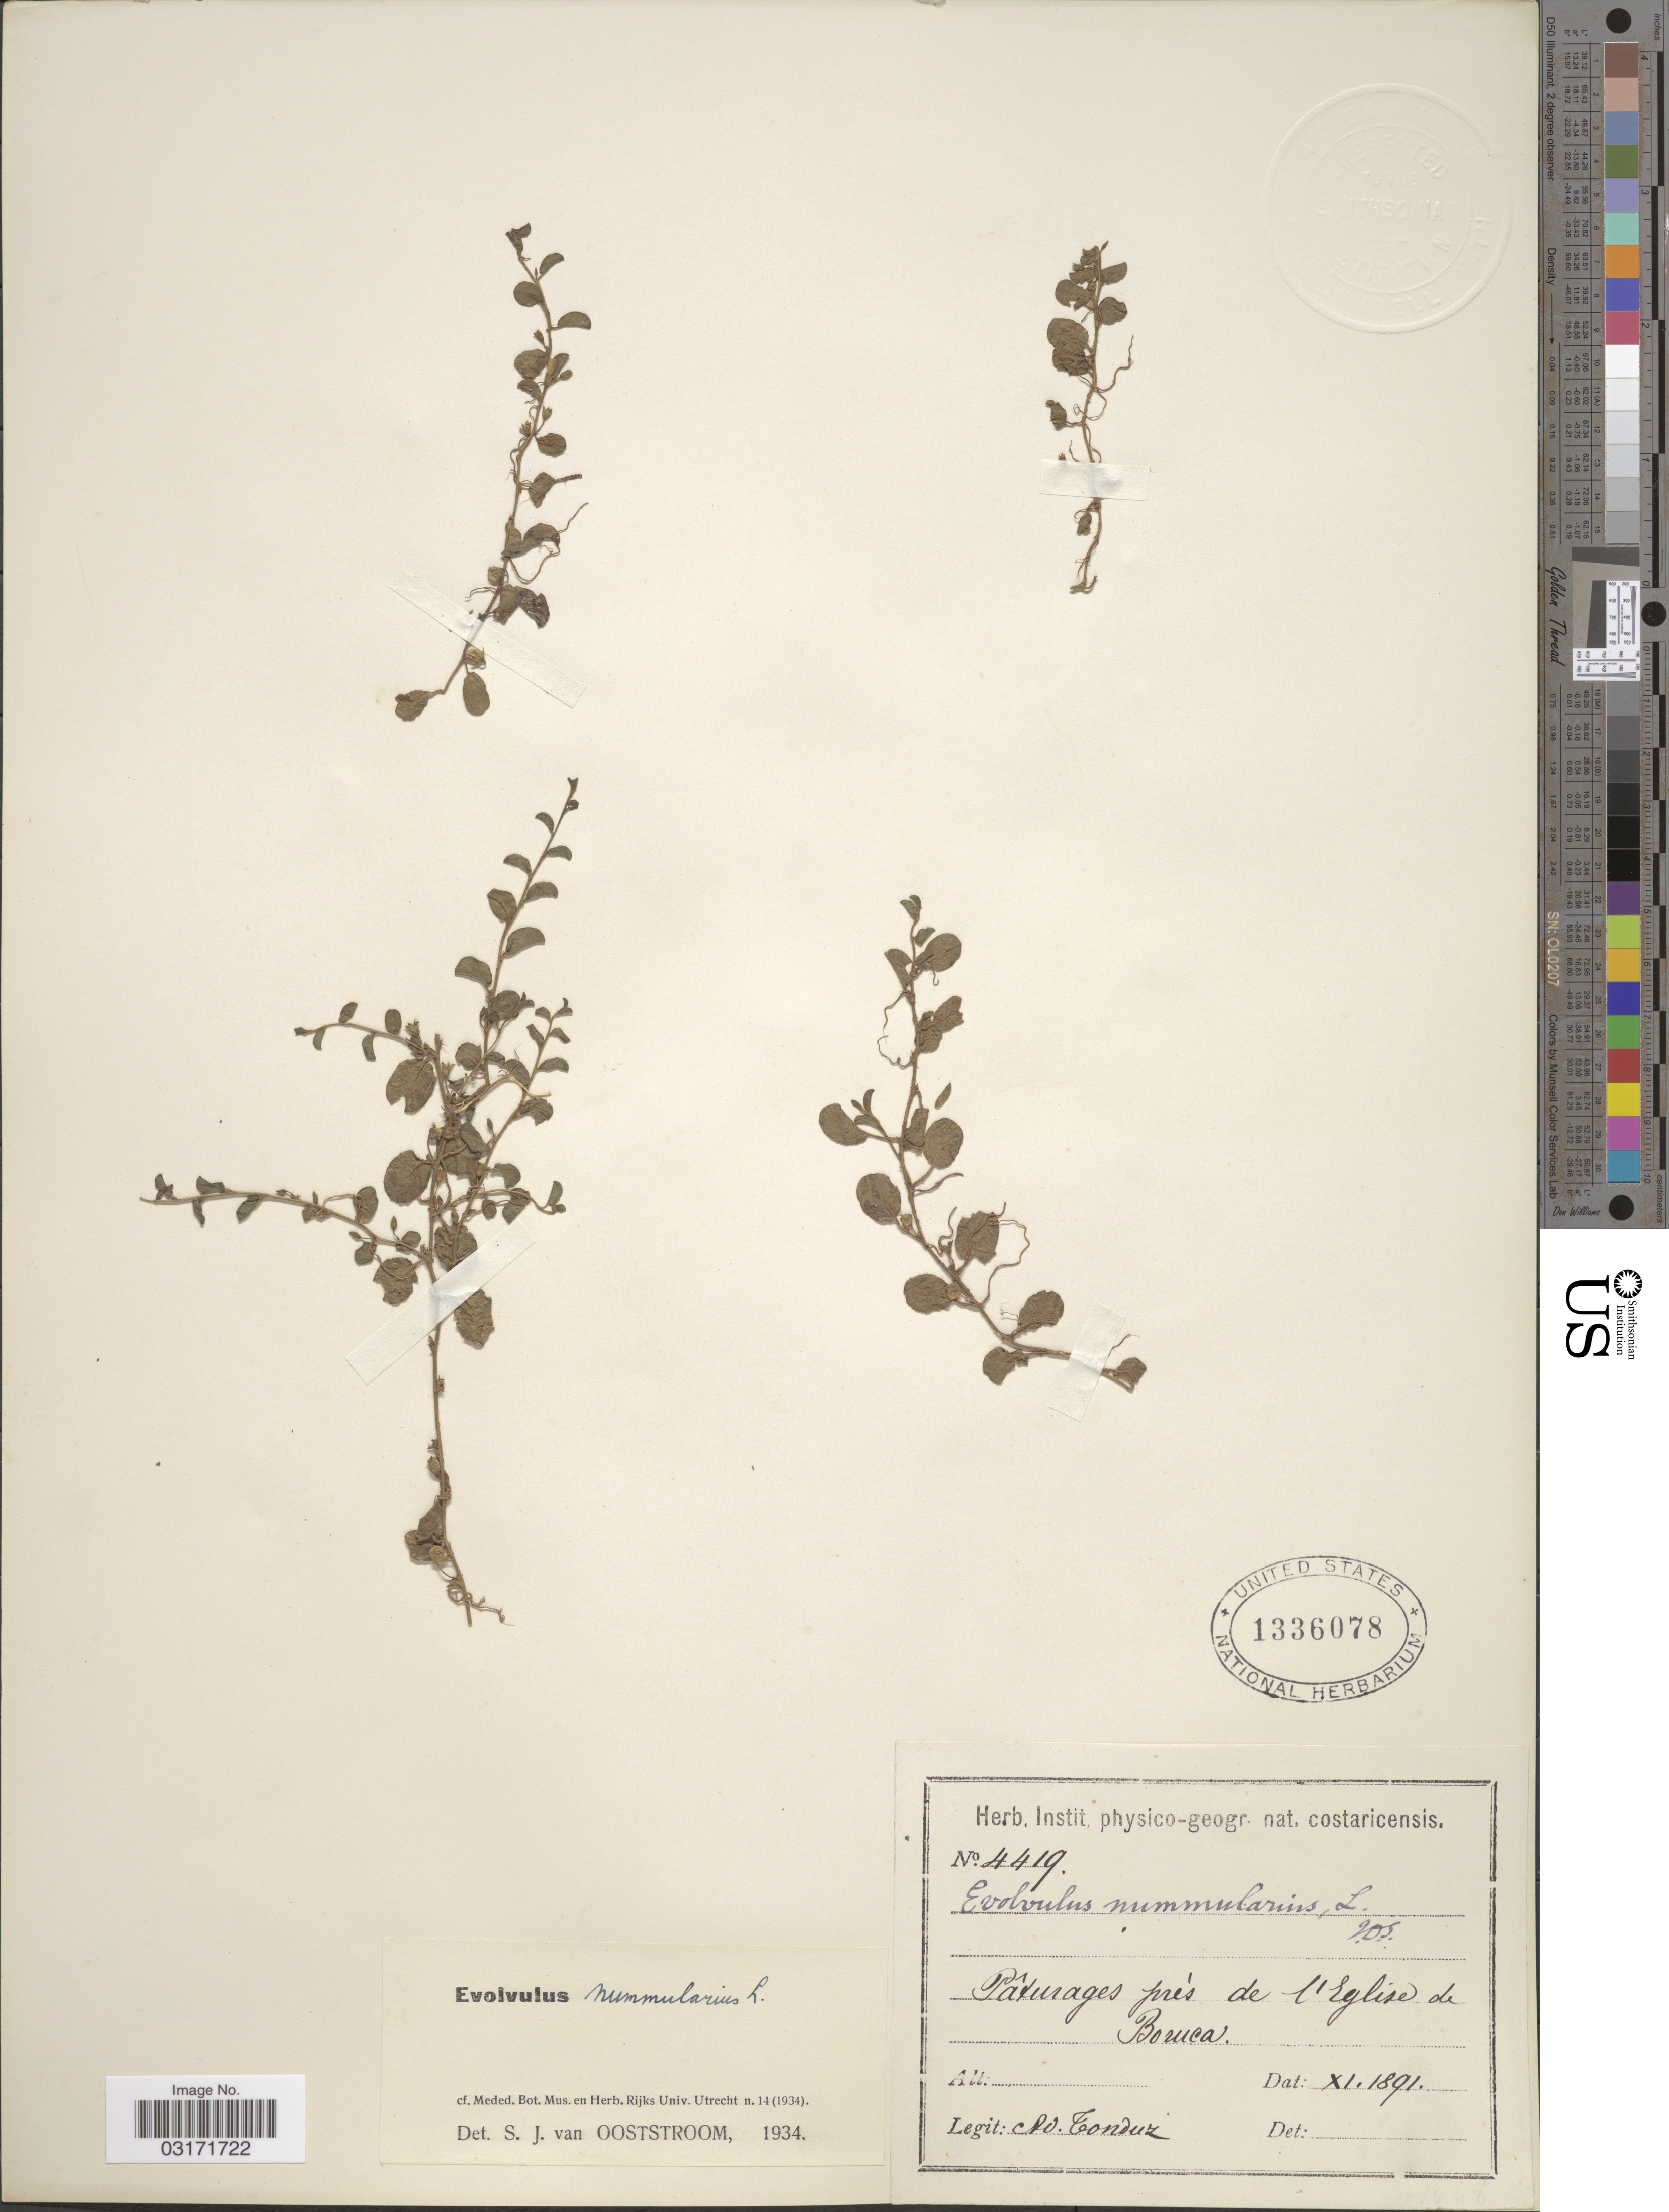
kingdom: Plantae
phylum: Tracheophyta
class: Magnoliopsida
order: Solanales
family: Convolvulaceae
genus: Evolvulus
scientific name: Evolvulus nummularius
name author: (L.) L.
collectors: A. Tonduz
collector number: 4419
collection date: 1891-11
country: Costa Rica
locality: Pâturages près de l'Eglise de Boruca.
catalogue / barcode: US 1336078